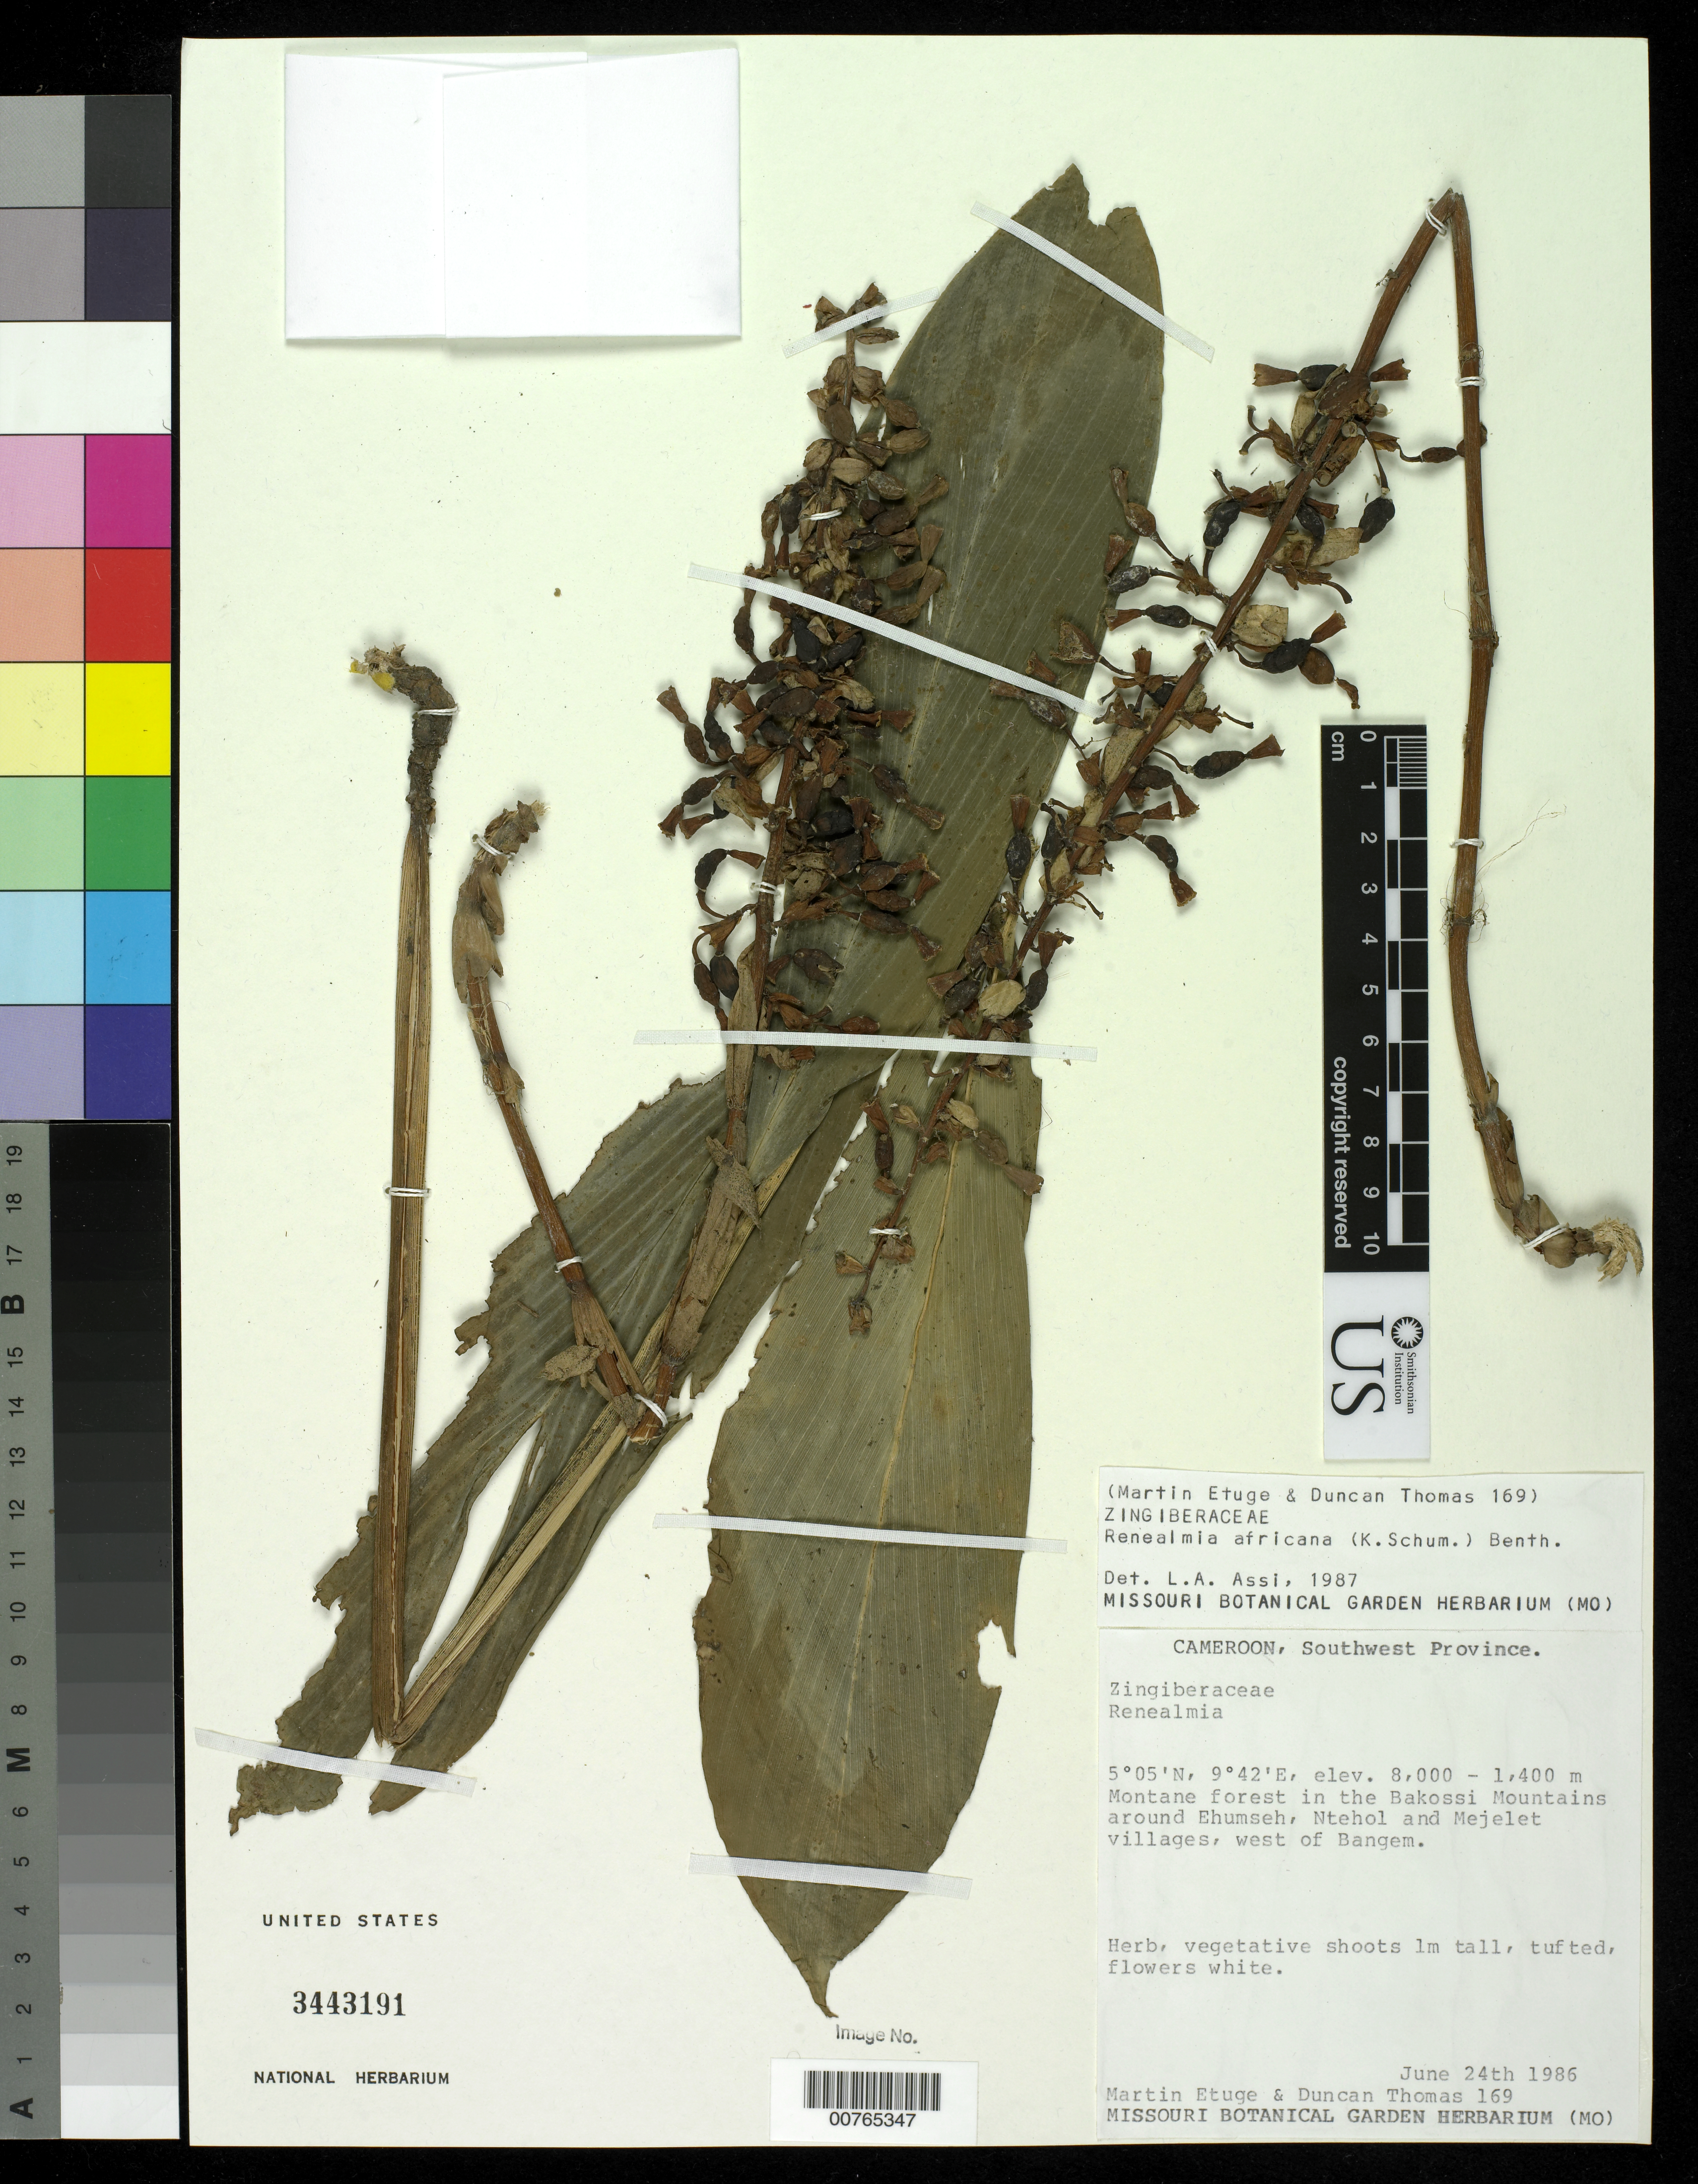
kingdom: Plantae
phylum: Tracheophyta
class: Liliopsida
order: Zingiberales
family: Zingiberaceae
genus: Renealmia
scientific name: Renealmia africana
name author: Benth.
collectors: M. Etuge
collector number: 169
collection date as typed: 24 Jun 1986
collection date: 1986-06-24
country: Cameroon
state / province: Sud-Ouest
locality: In the Bakossi Mountains around Ehumseh, Ntehol and Mejelet Village, W of Bangem.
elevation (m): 1400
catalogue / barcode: US 3443191